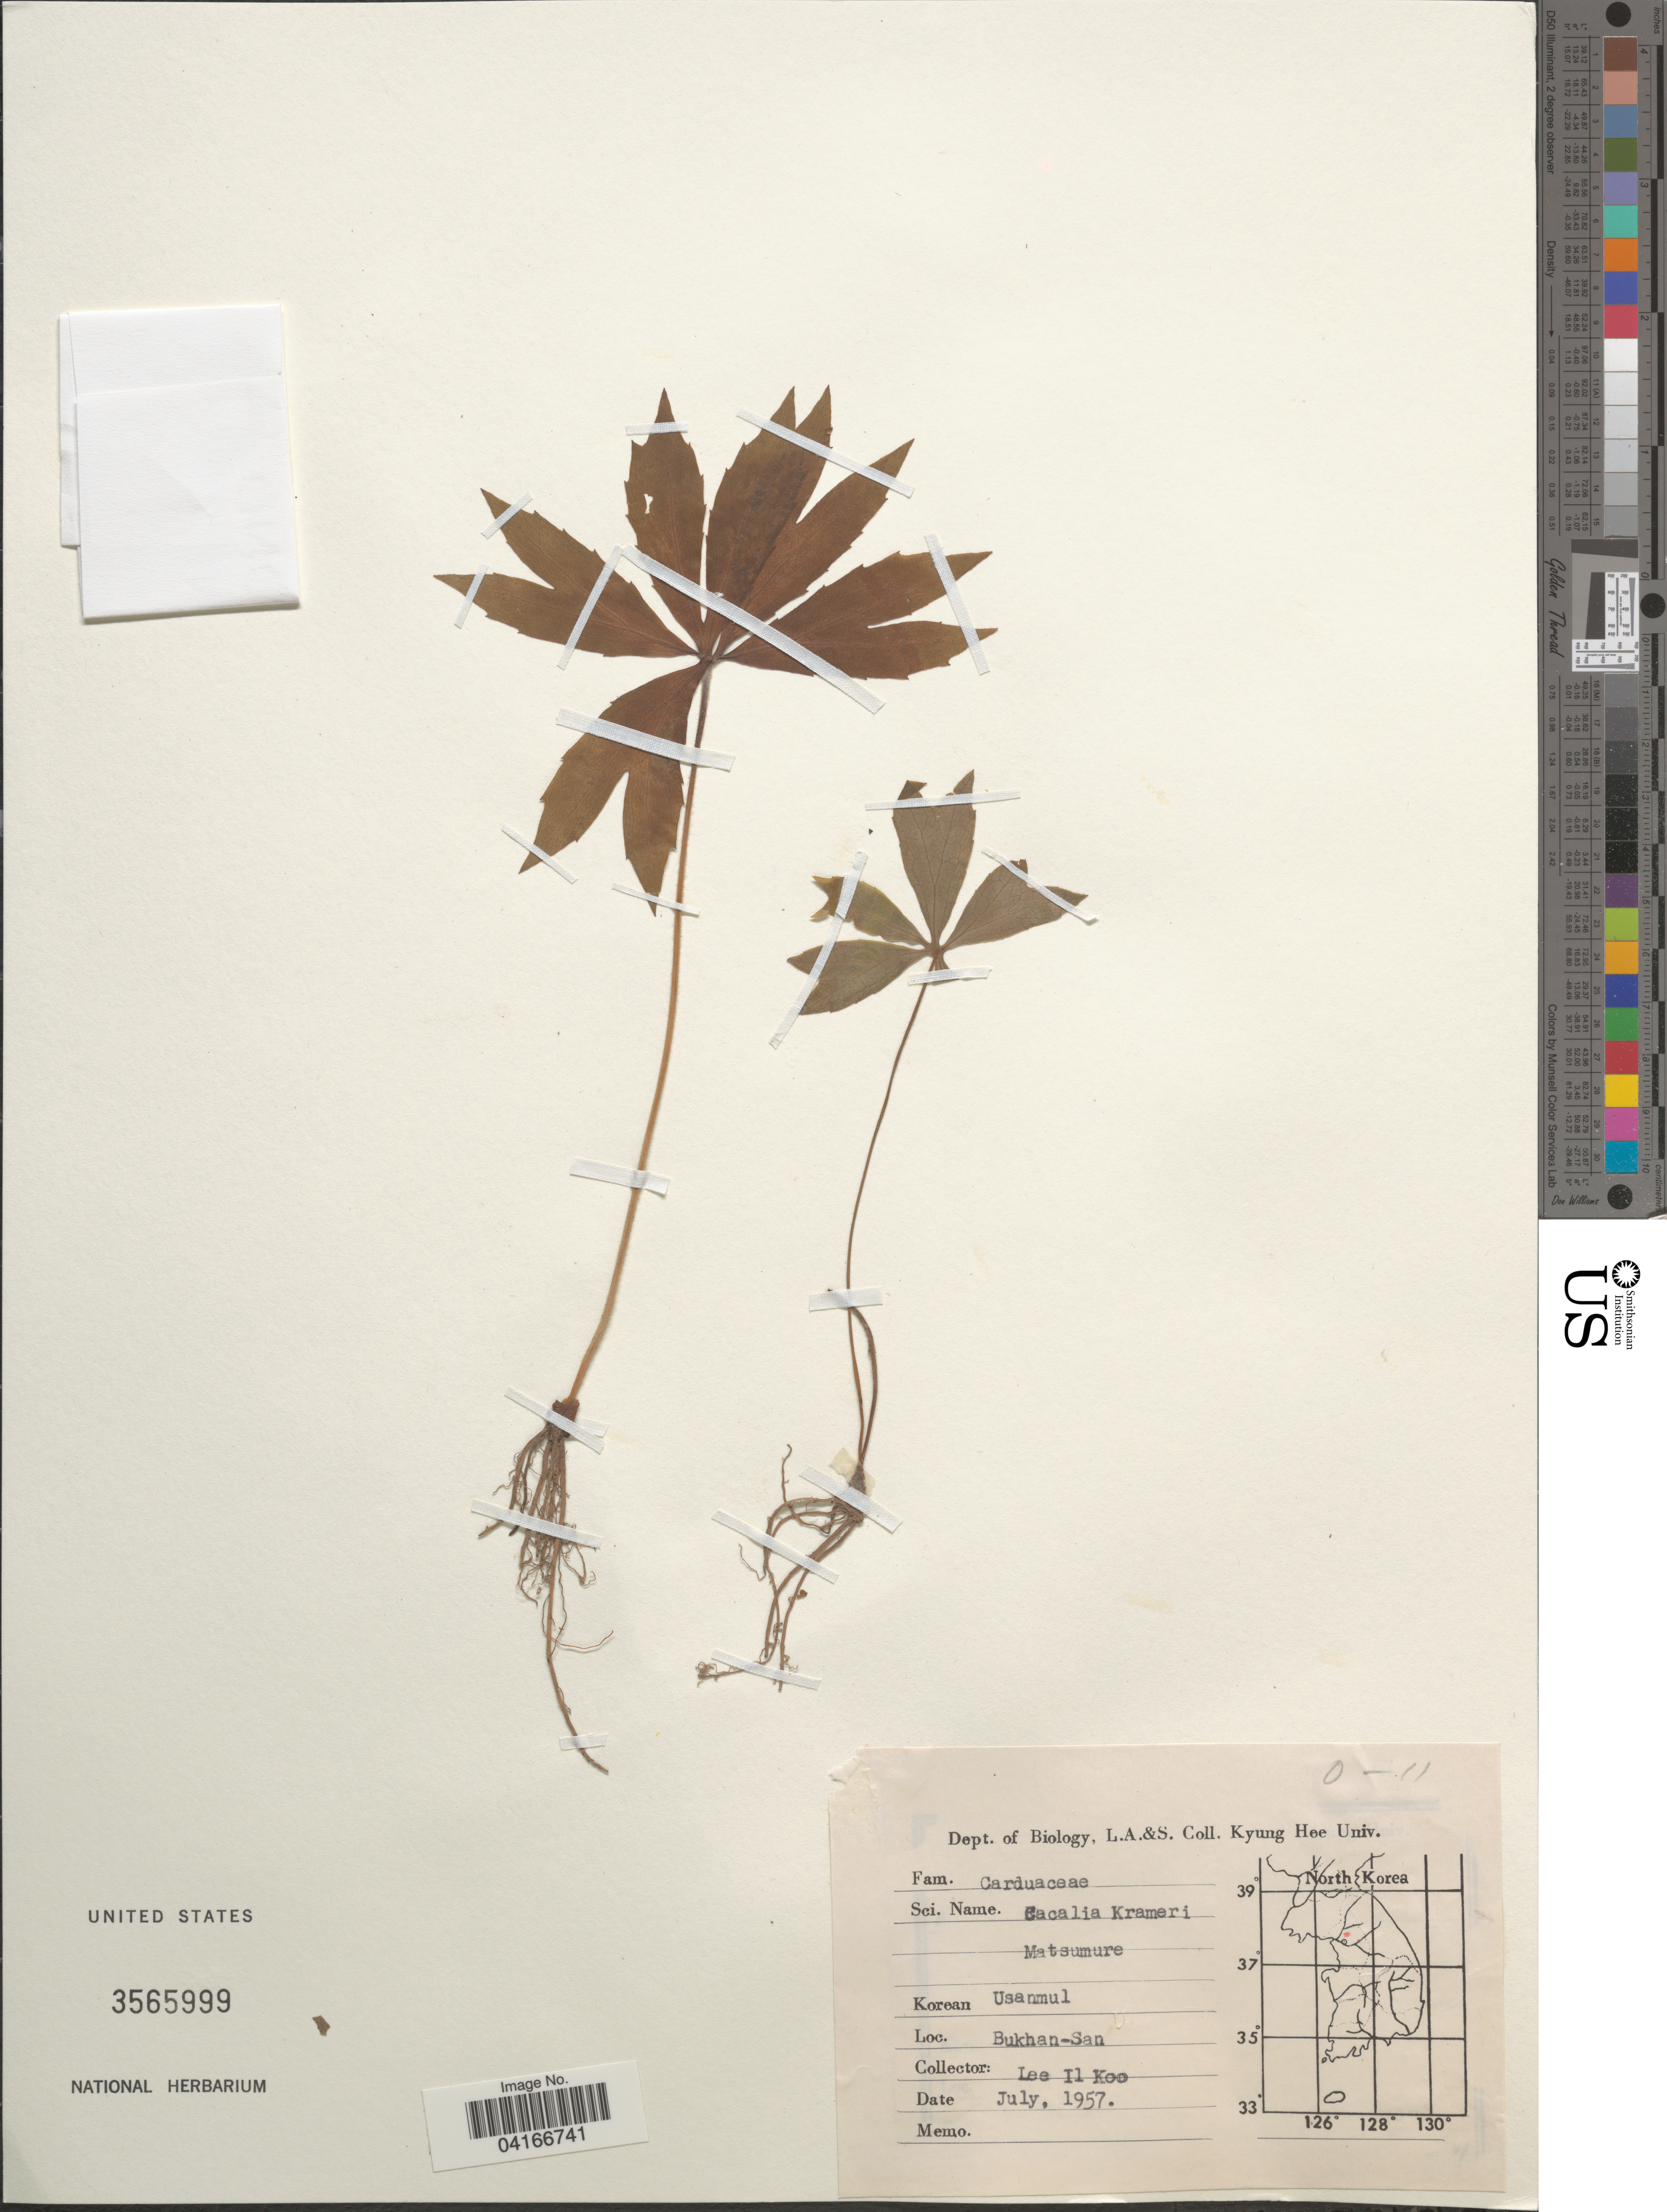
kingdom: Plantae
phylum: Tracheophyta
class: Magnoliopsida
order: Asterales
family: Asteraceae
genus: Cacalia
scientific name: Cacalia krameri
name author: (Franch. & Sav.) Matsum.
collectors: I. Lee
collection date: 1957-07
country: North Korea / South Korea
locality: Bukhan-San.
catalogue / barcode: US 3565999